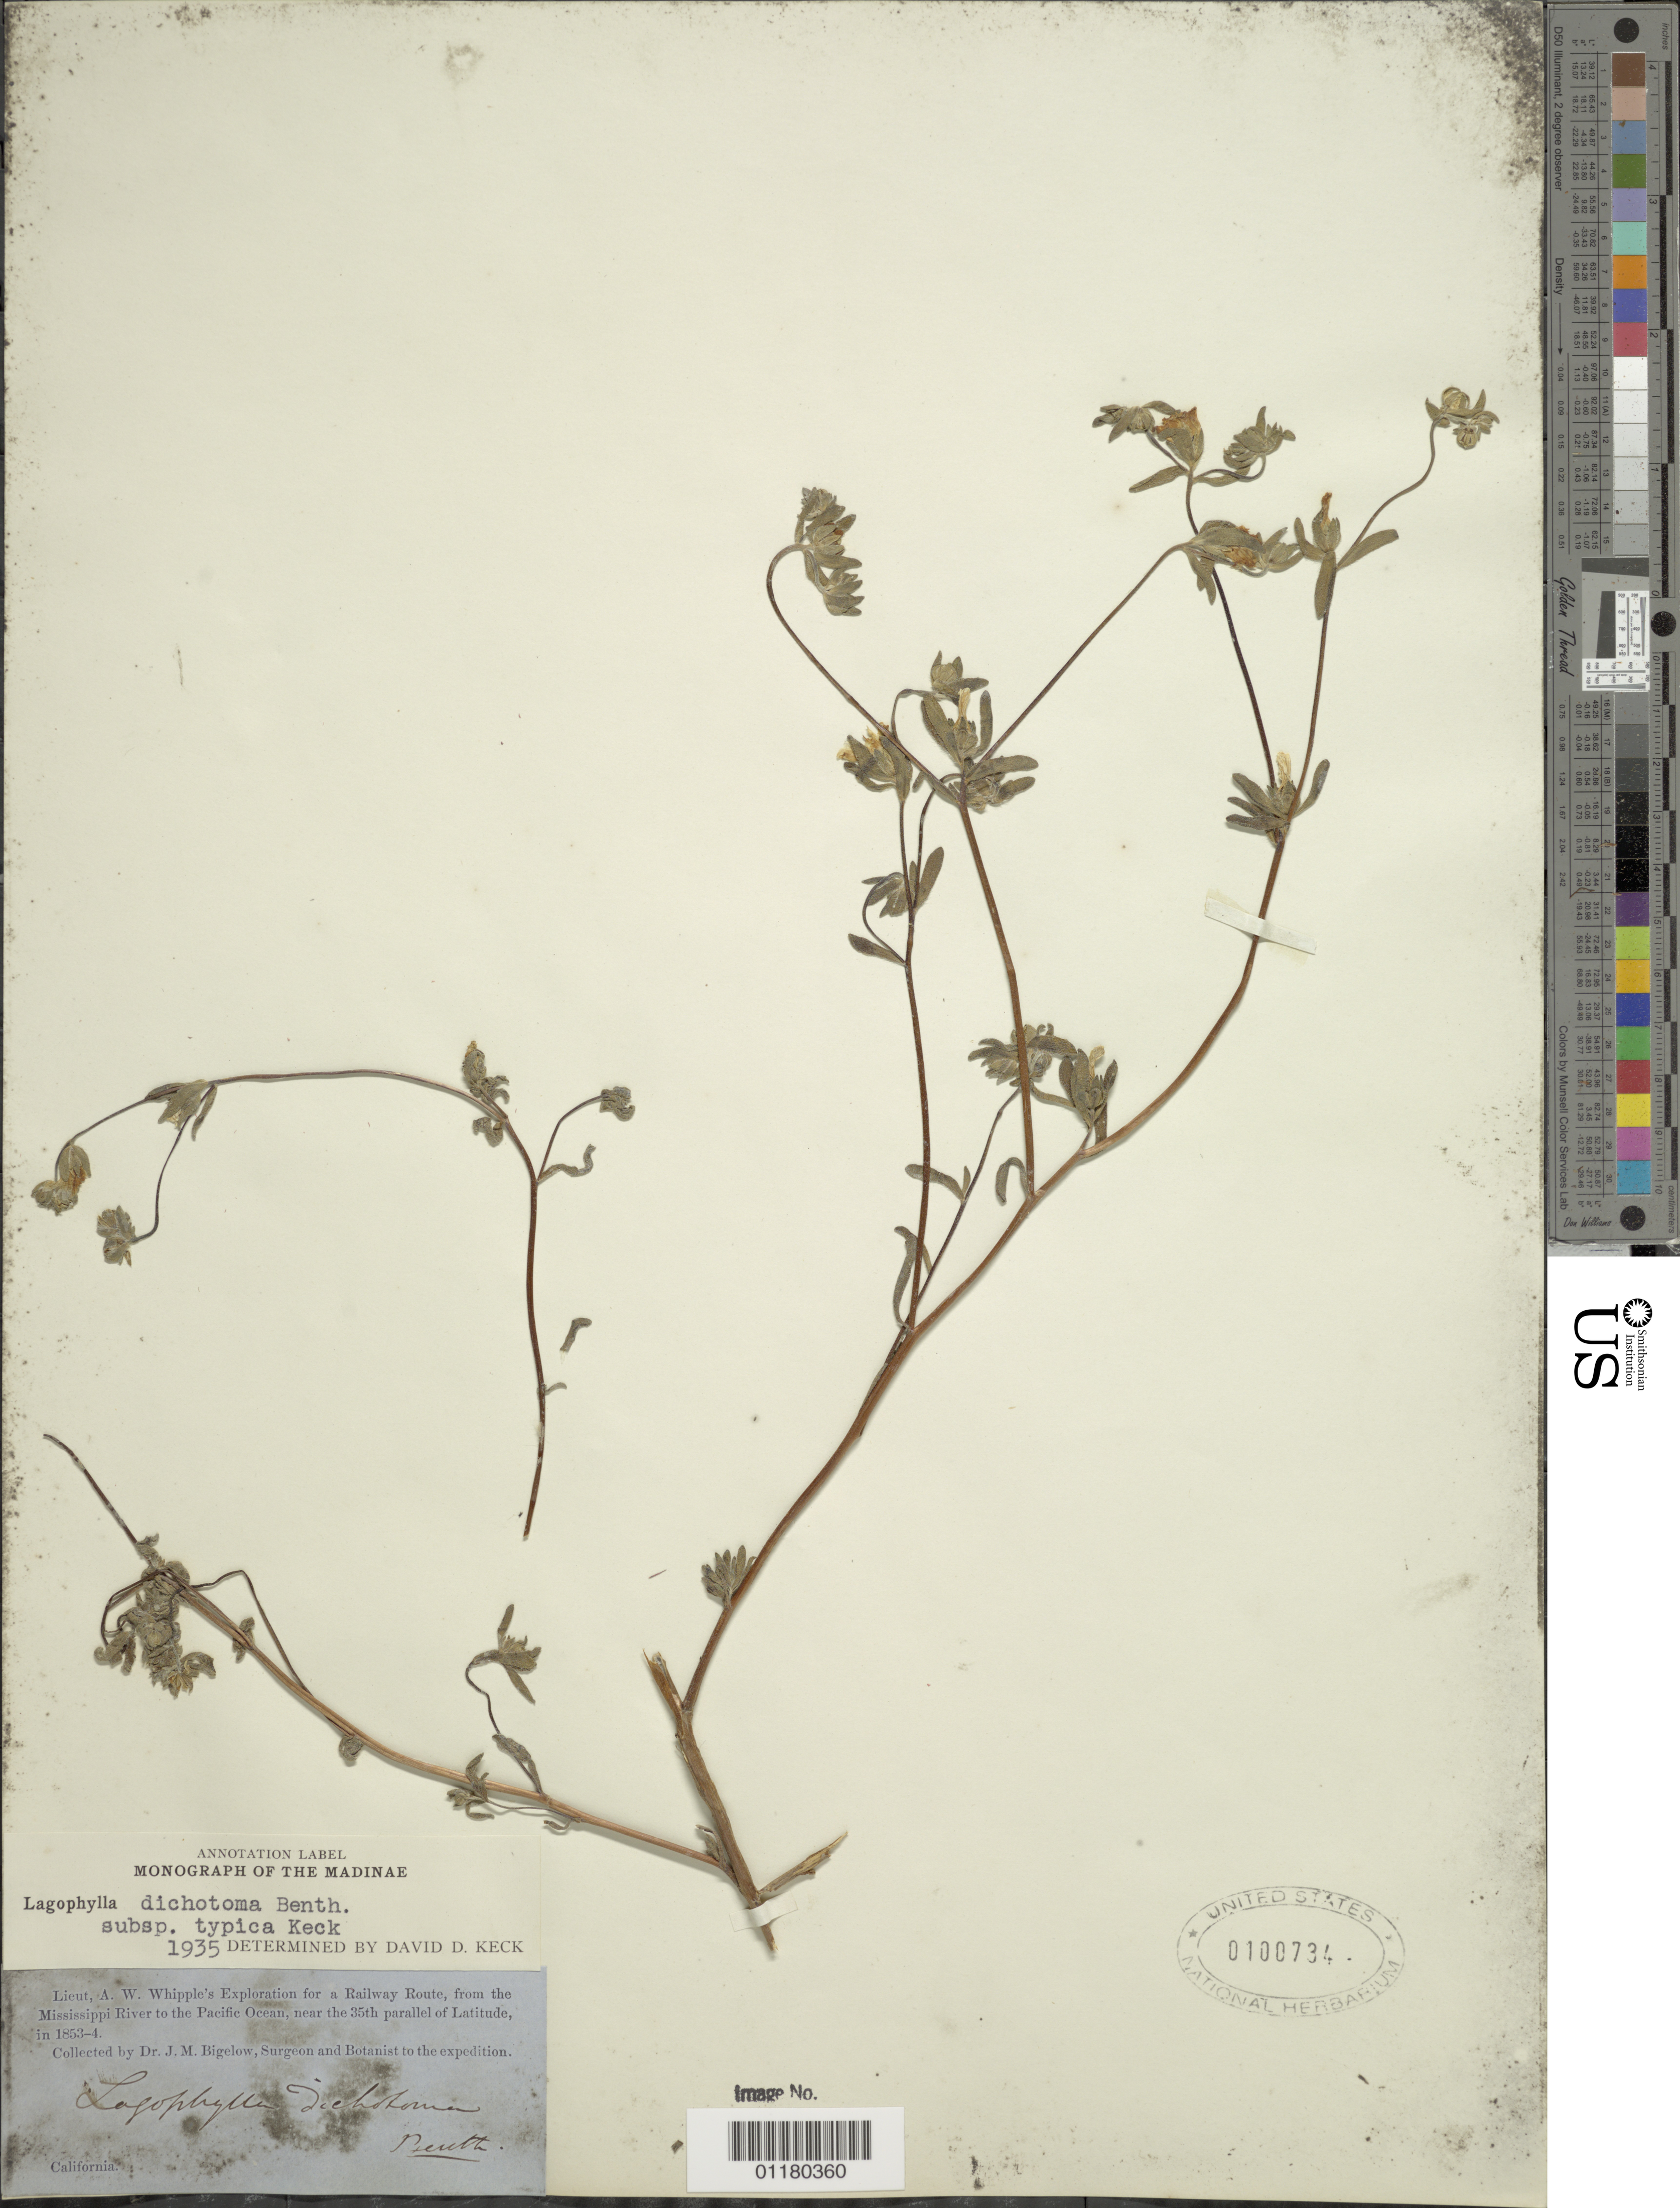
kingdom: Plantae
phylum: Tracheophyta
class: Magnoliopsida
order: Asterales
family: Asteraceae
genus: Lagophylla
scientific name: Lagophylla dichotoma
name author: Benth.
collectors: J. M. Bigelow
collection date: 1853/1854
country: United States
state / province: California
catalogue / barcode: US 100734